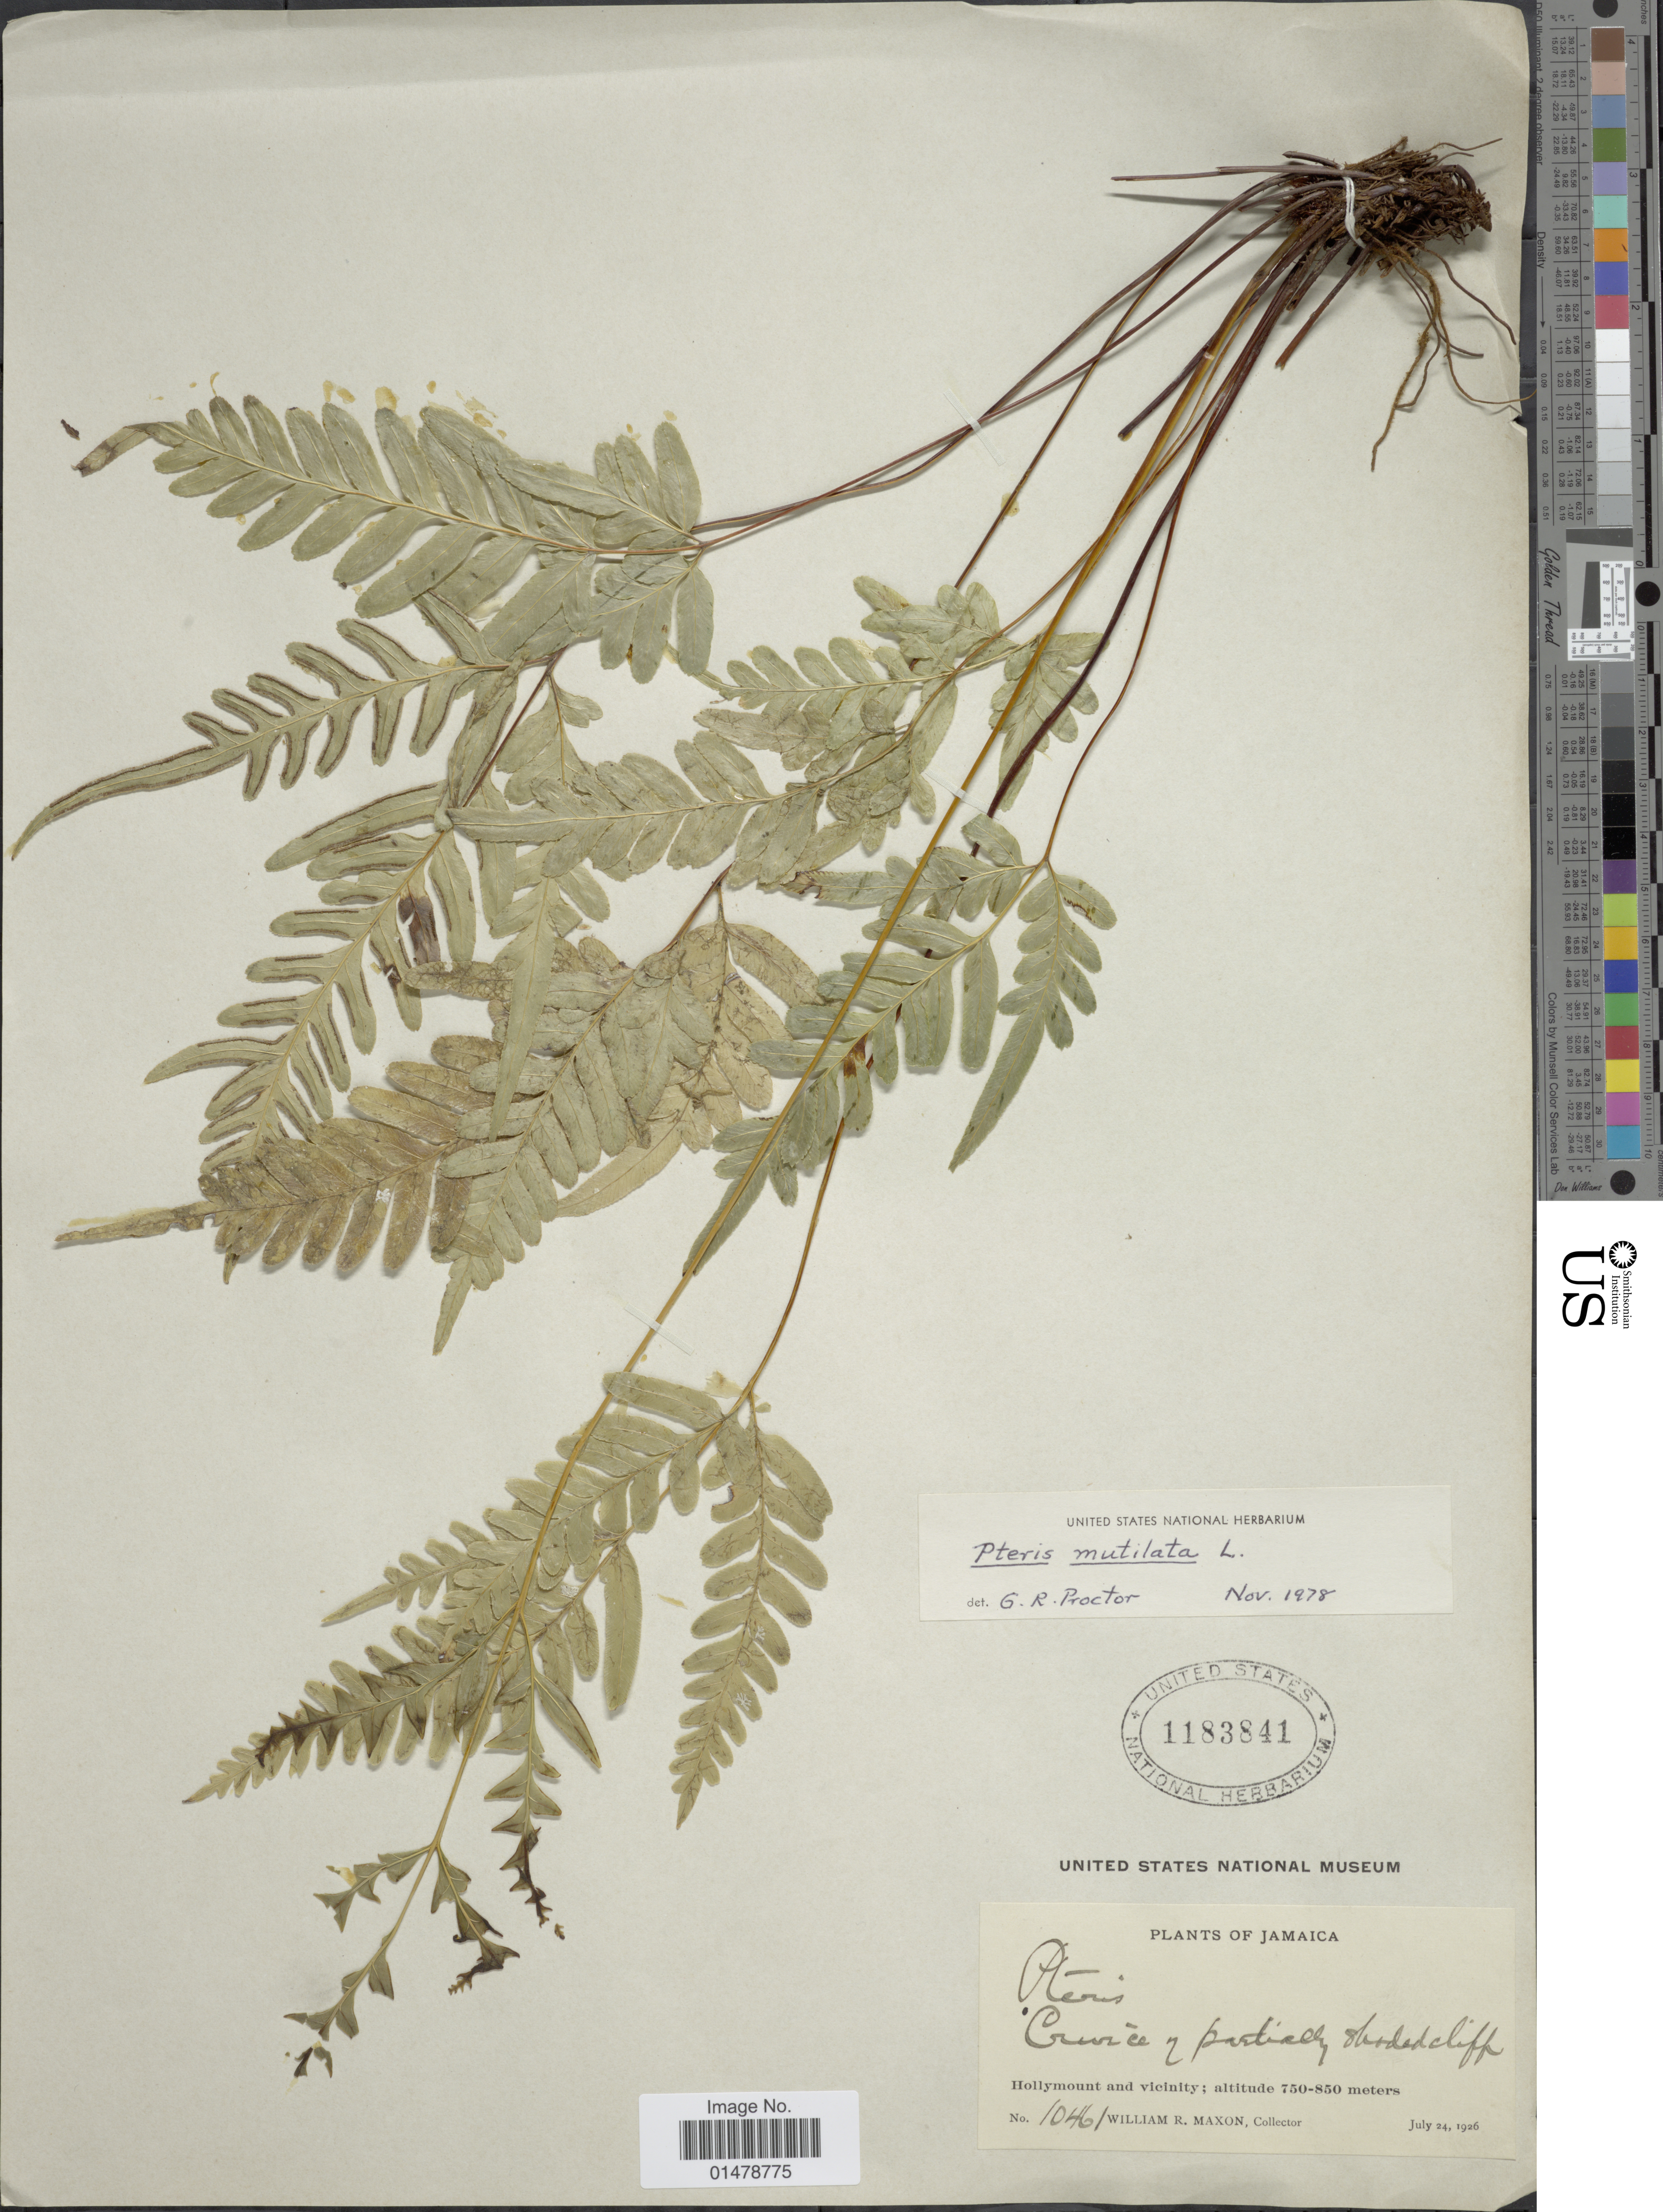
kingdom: Plantae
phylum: Tracheophyta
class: Polypodiopsida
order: Polypodiales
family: Pteridaceae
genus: Pteris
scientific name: Pteris mutilata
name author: L.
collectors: P. Acevedo-Rodr.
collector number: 10657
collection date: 1999-01-14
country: Puerto Rico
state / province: Arecibo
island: Puerto Rico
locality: Rio Abajo State Forest. El Limon-Cuesta Los Perros trail.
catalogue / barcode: US 3381721